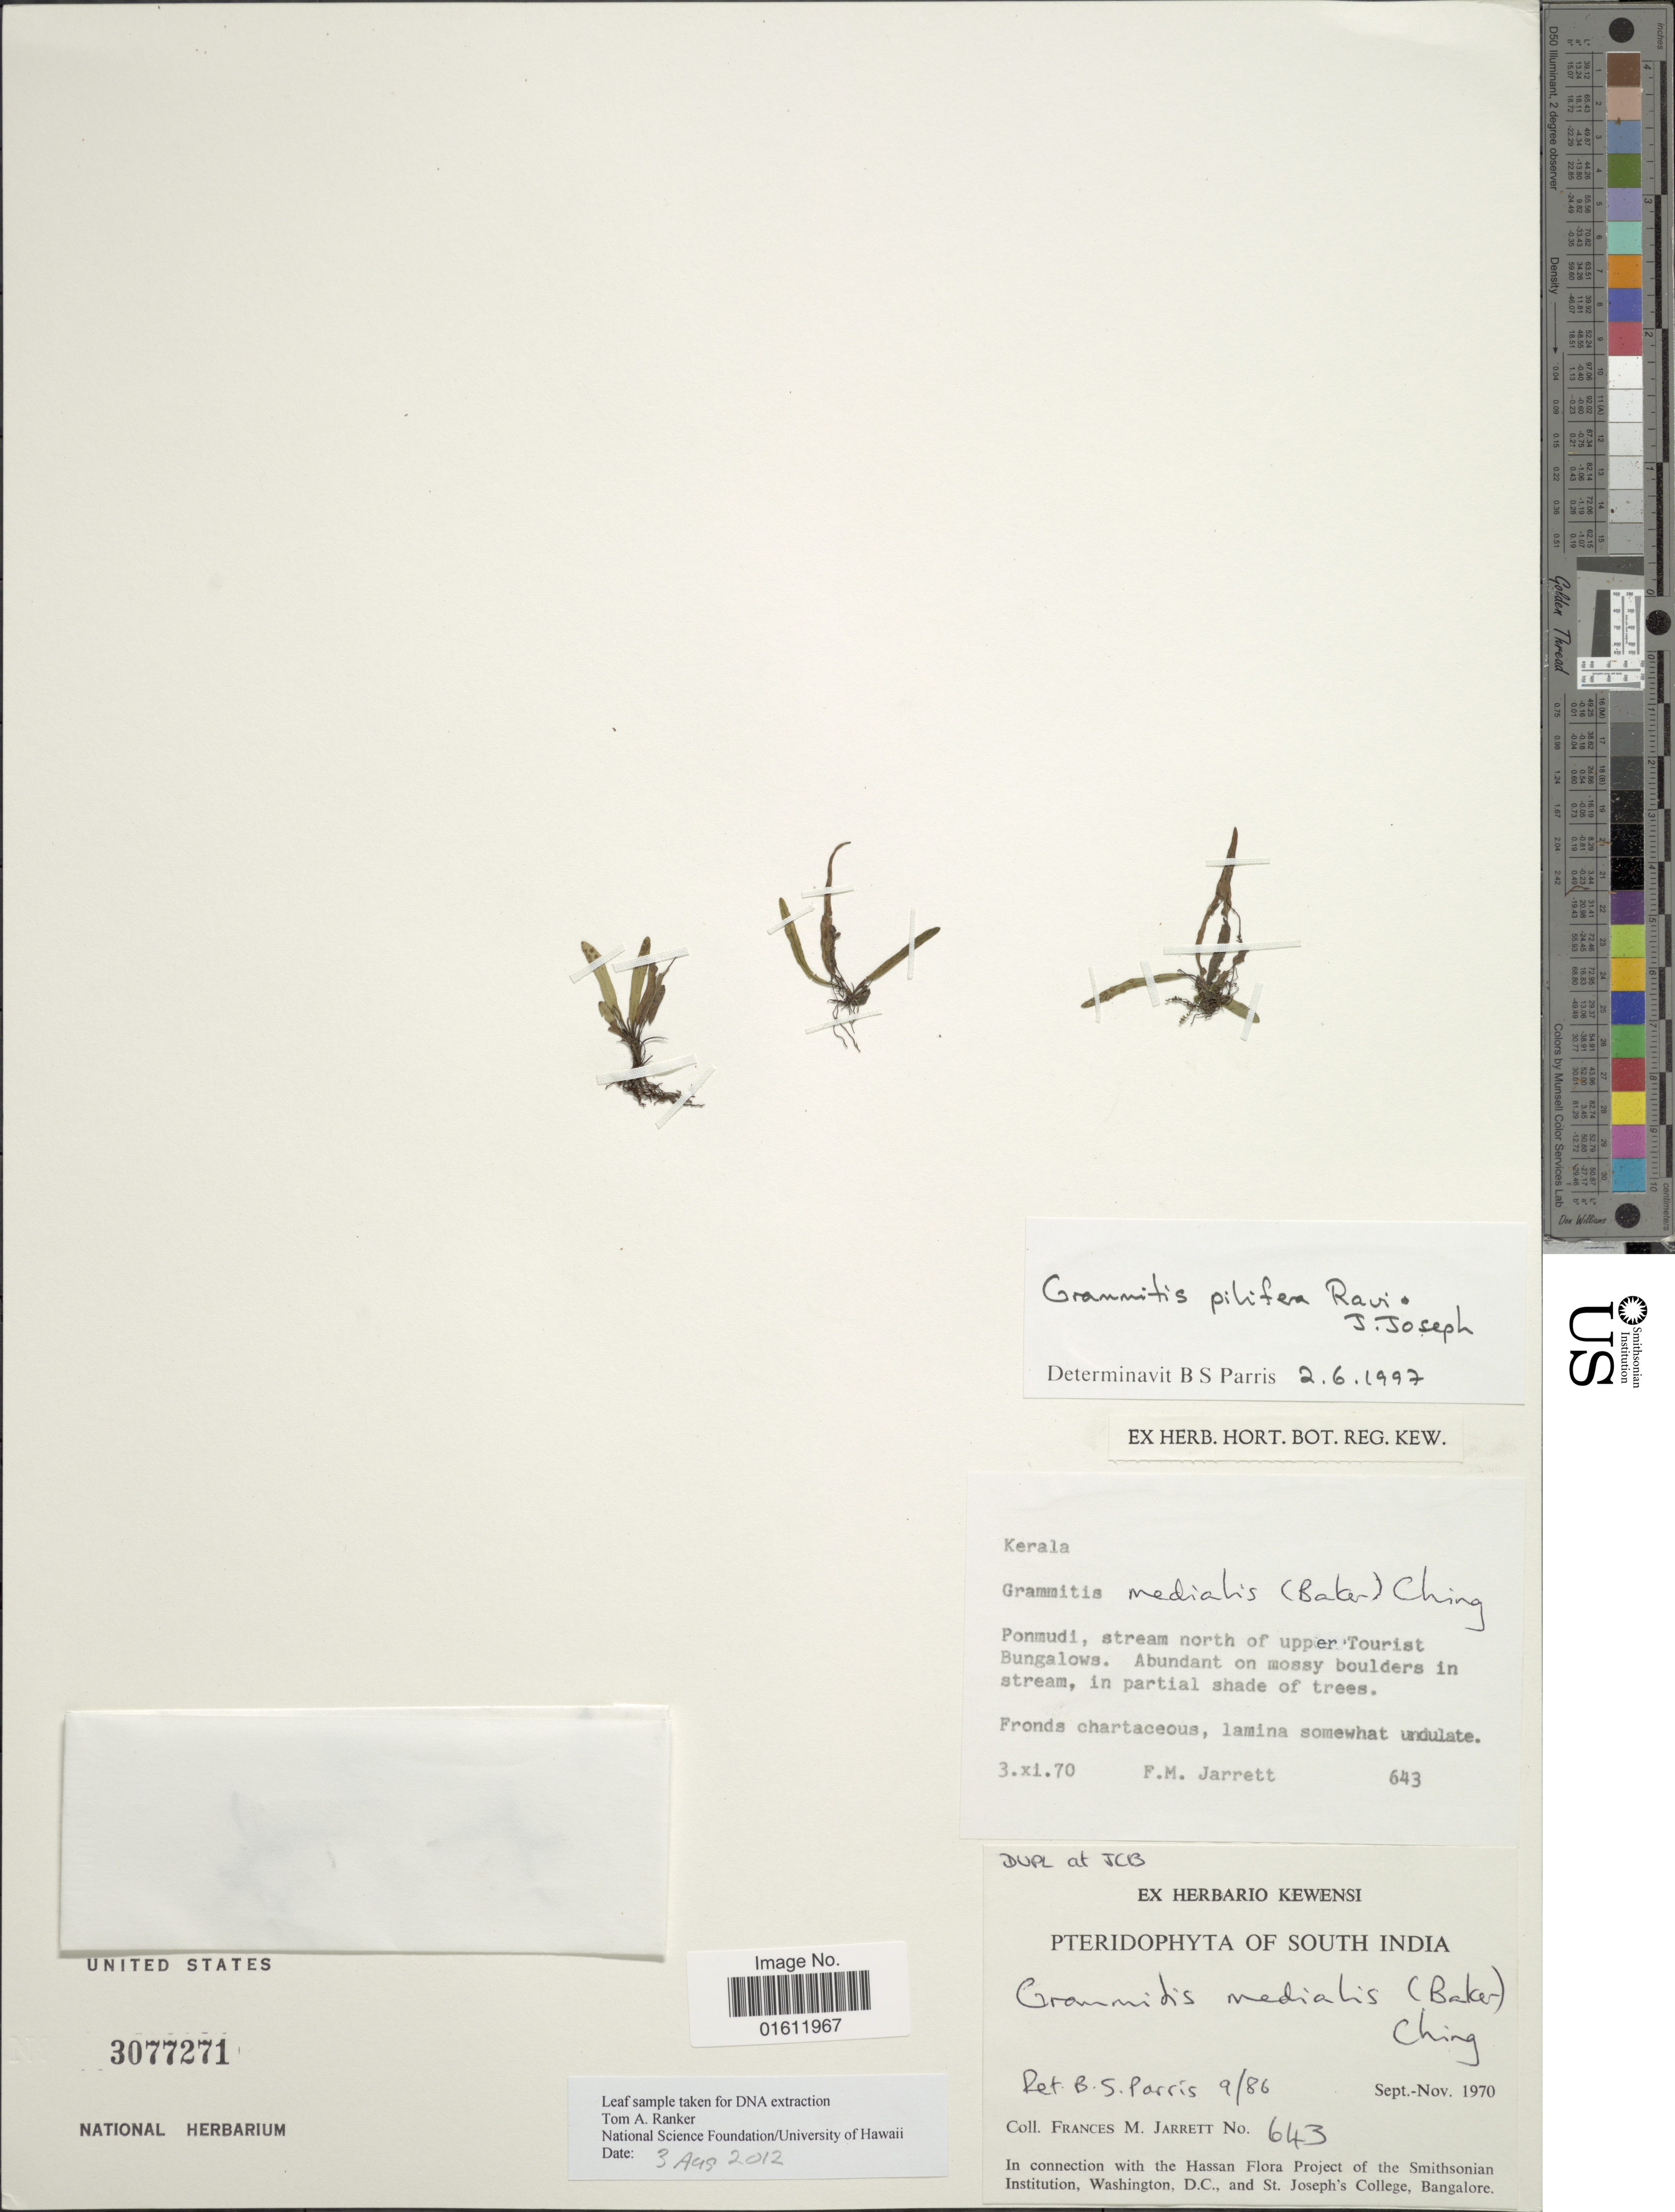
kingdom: Plantae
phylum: Tracheophyta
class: Polypodiopsida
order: Polypodiales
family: Polypodiaceae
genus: Oreogrammitis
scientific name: Oreogrammitis pilifera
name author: (Ravi & J. Joseph) Parris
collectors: F. M. Jarrett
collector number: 643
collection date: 1970-11-03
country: India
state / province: Kerala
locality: Ponmudi, stream north of upper Tourist Bungalows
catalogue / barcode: US 3077271